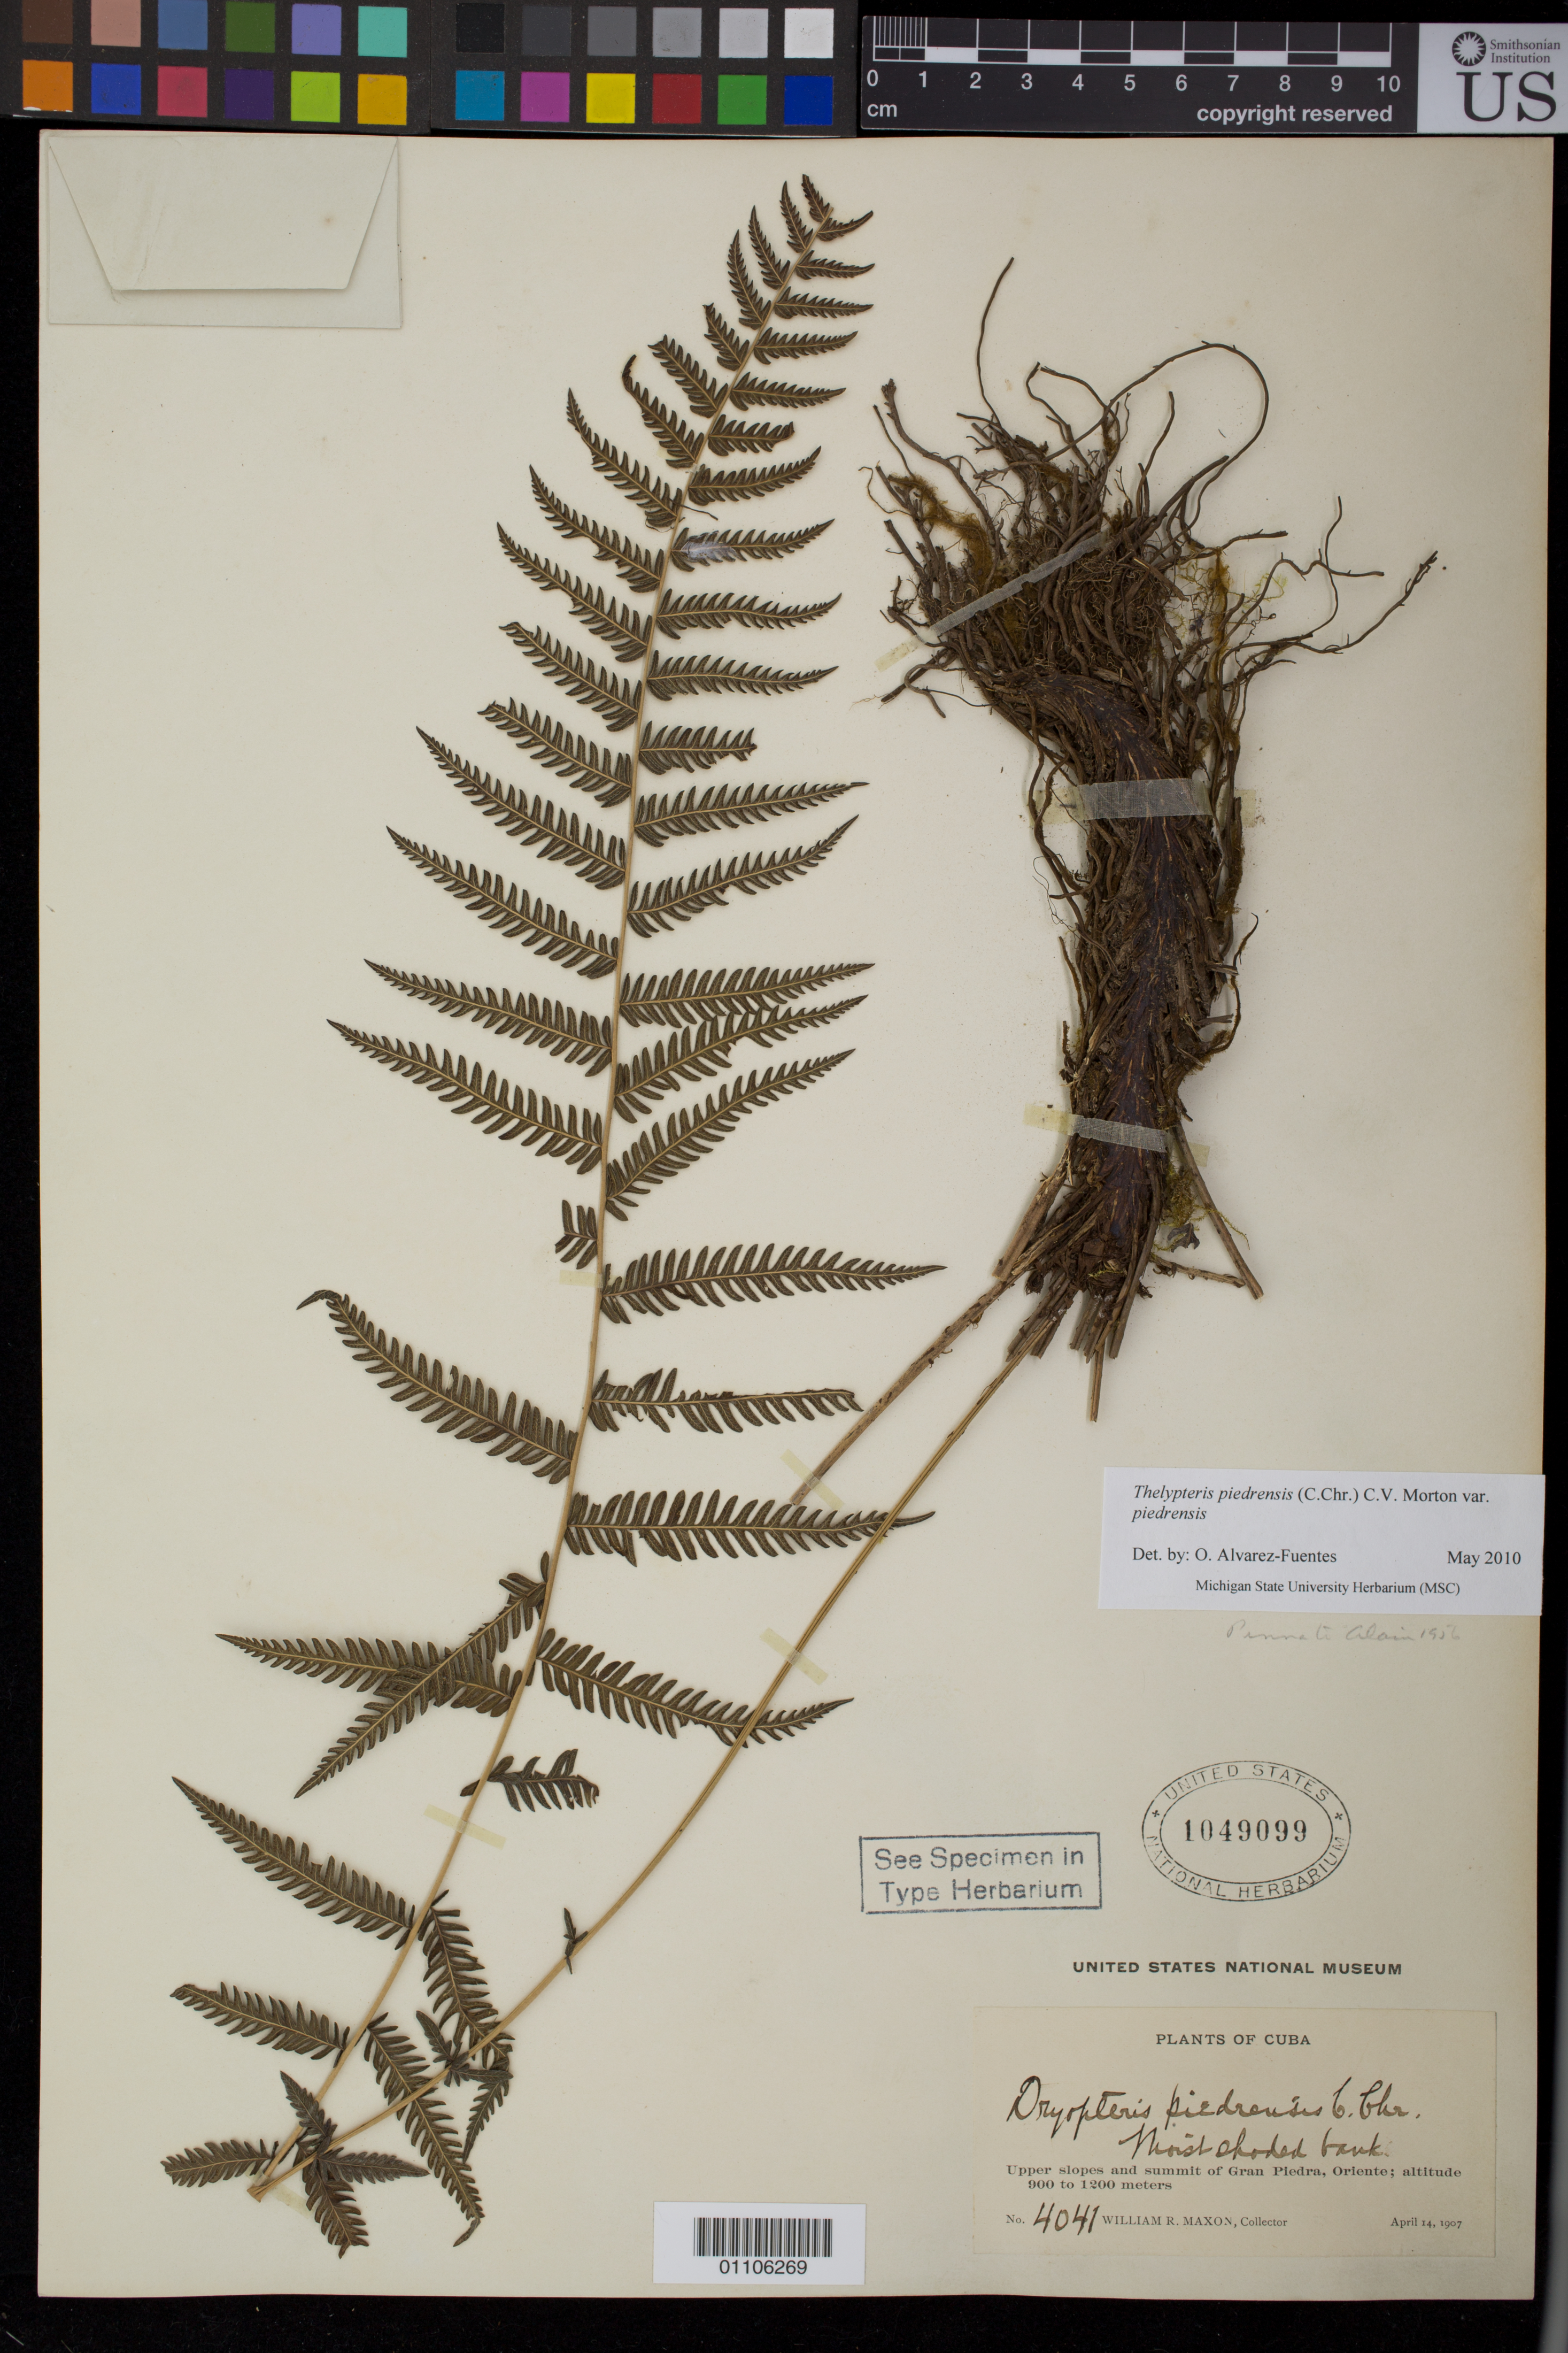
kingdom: Plantae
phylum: Tracheophyta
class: Polypodiopsida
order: Polypodiales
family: Dryopteridaceae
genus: Dryopteris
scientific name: Dryopteris piedrensis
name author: C. Chr.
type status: Isotype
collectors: W. R. Maxon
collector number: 4041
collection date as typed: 14 Apr 1907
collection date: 1907-04-14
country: Cuba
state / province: Oriente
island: Greater Antilles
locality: Upper slopes and summit of Gran Piedra, Oriente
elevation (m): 900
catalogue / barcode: US 1049099